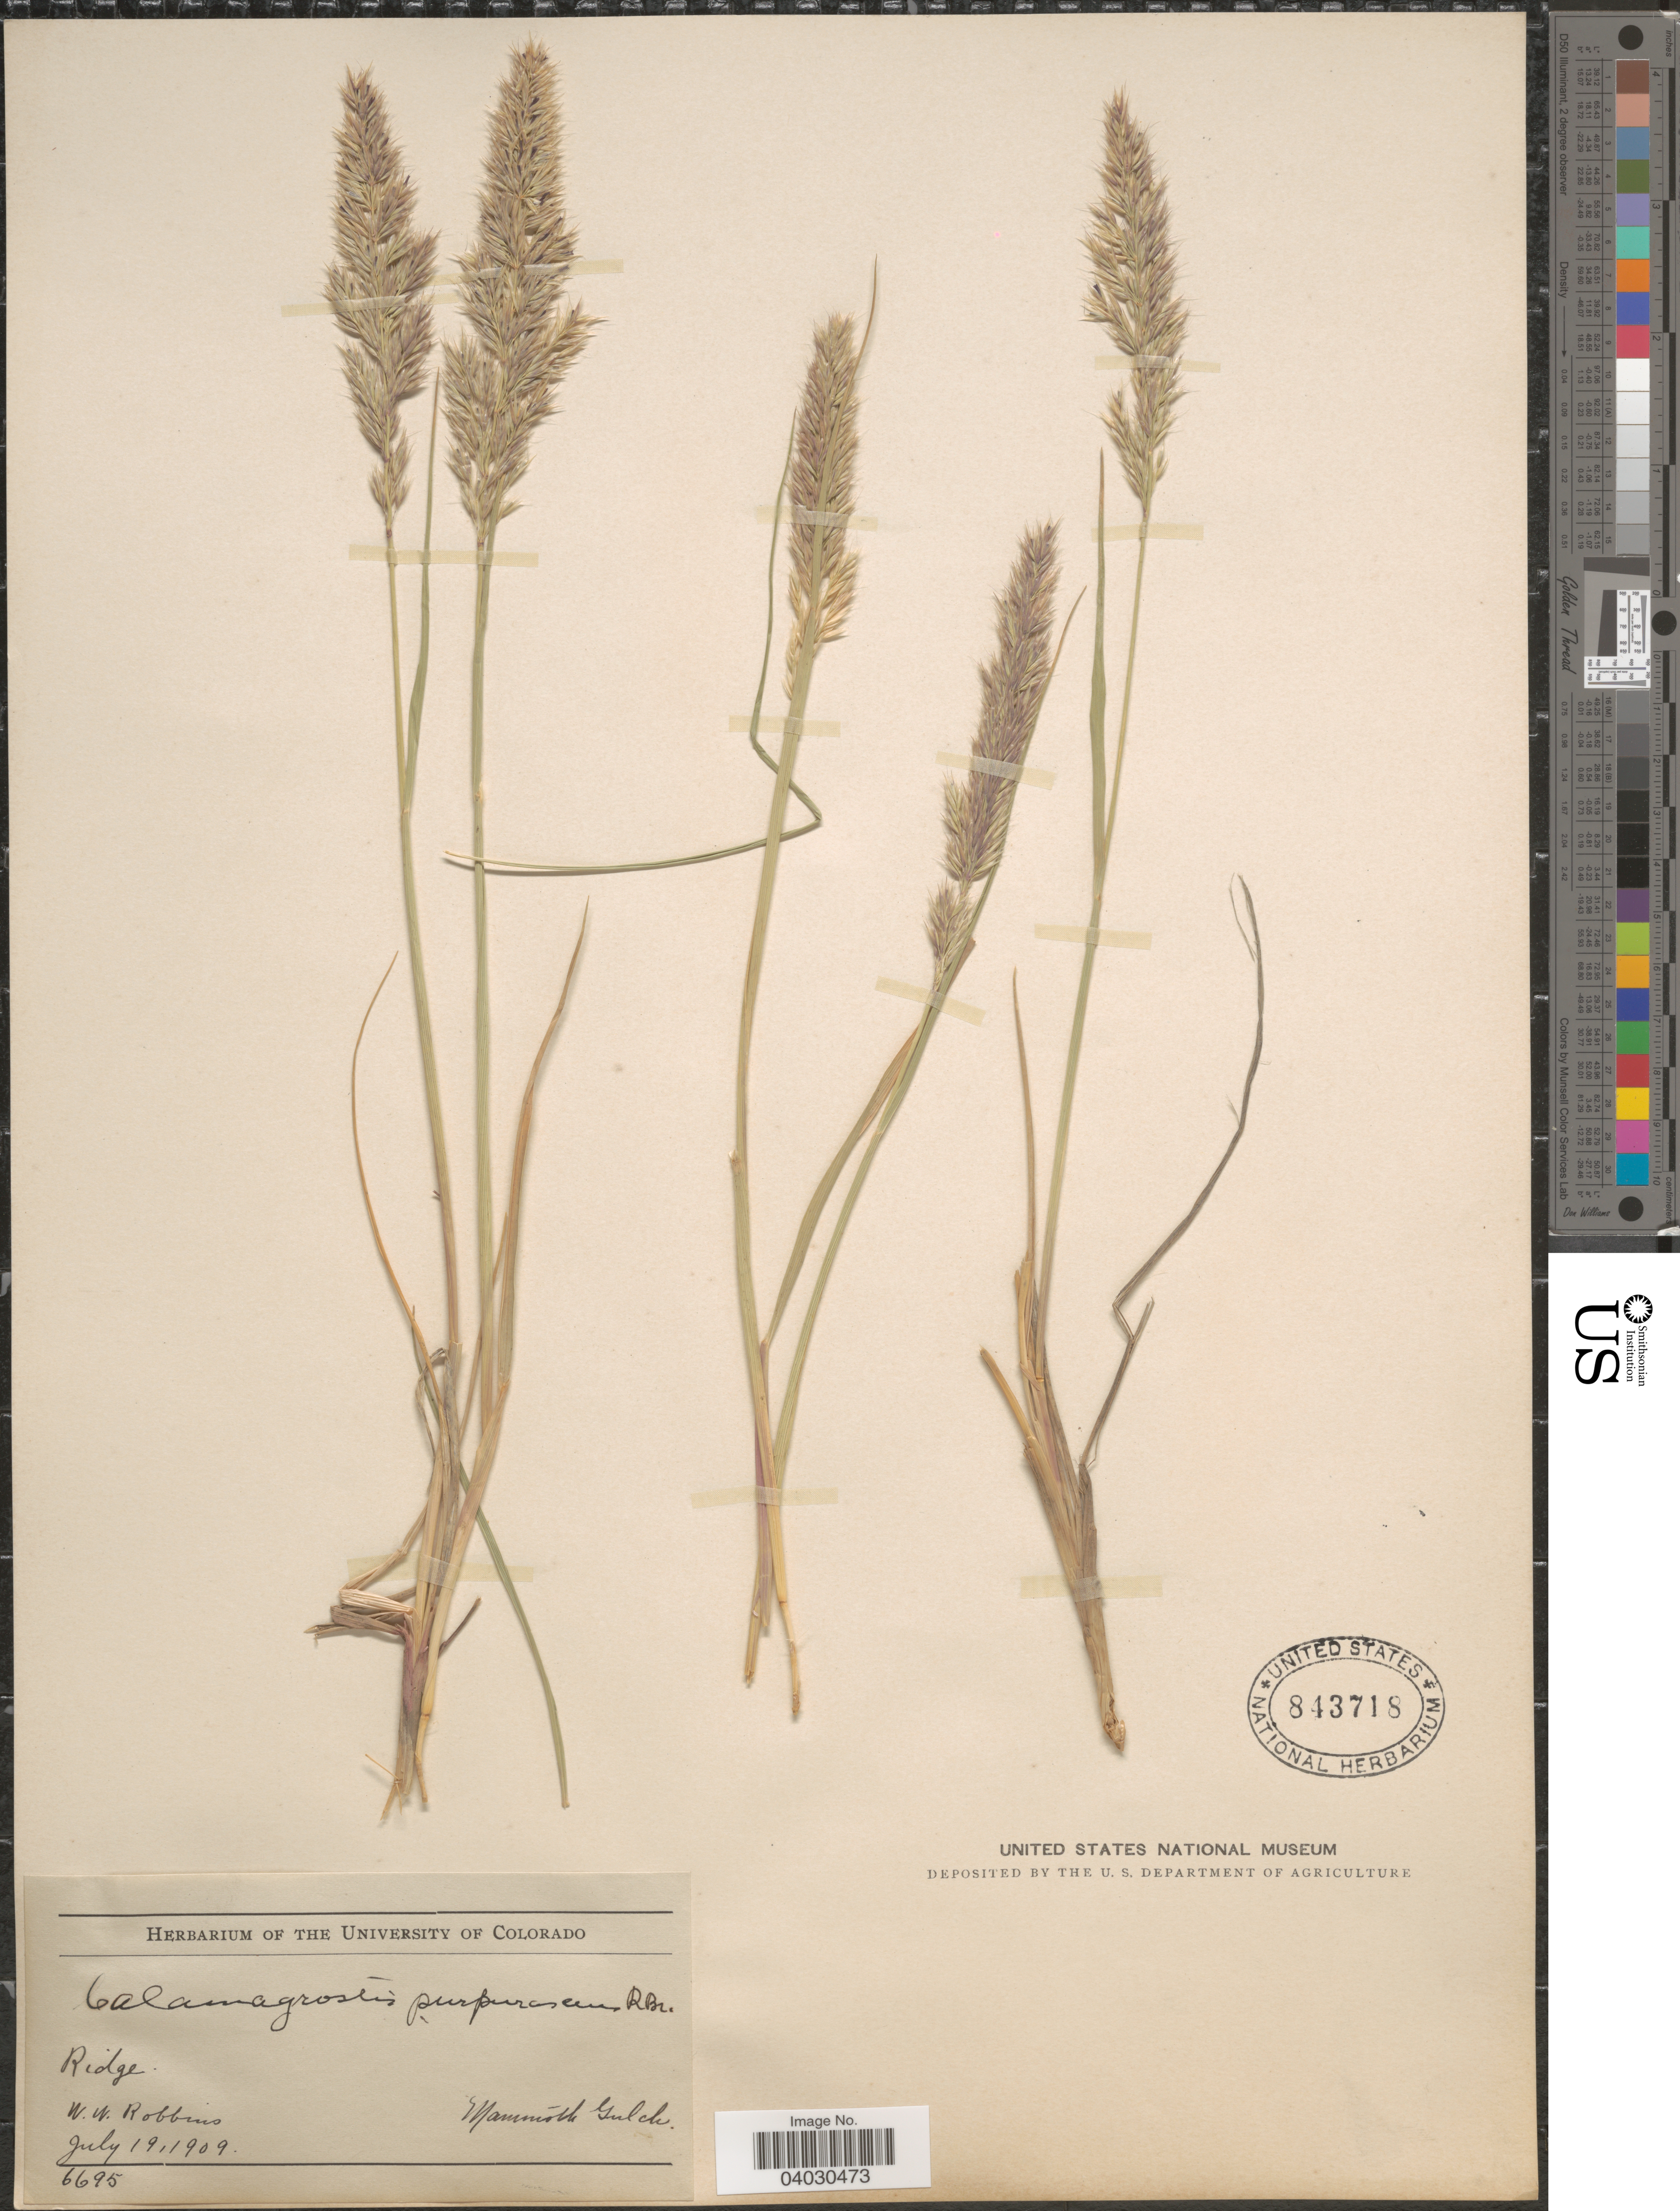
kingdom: Plantae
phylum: Tracheophyta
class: Liliopsida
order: Poales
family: Poaceae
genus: Calamagrostis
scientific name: Calamagrostis purpurascens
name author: R. Br.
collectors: W. Robbins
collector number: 6695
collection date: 1909-07-19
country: United States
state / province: Colorado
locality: Ridge. Mammoth Gulch.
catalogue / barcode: US 843718